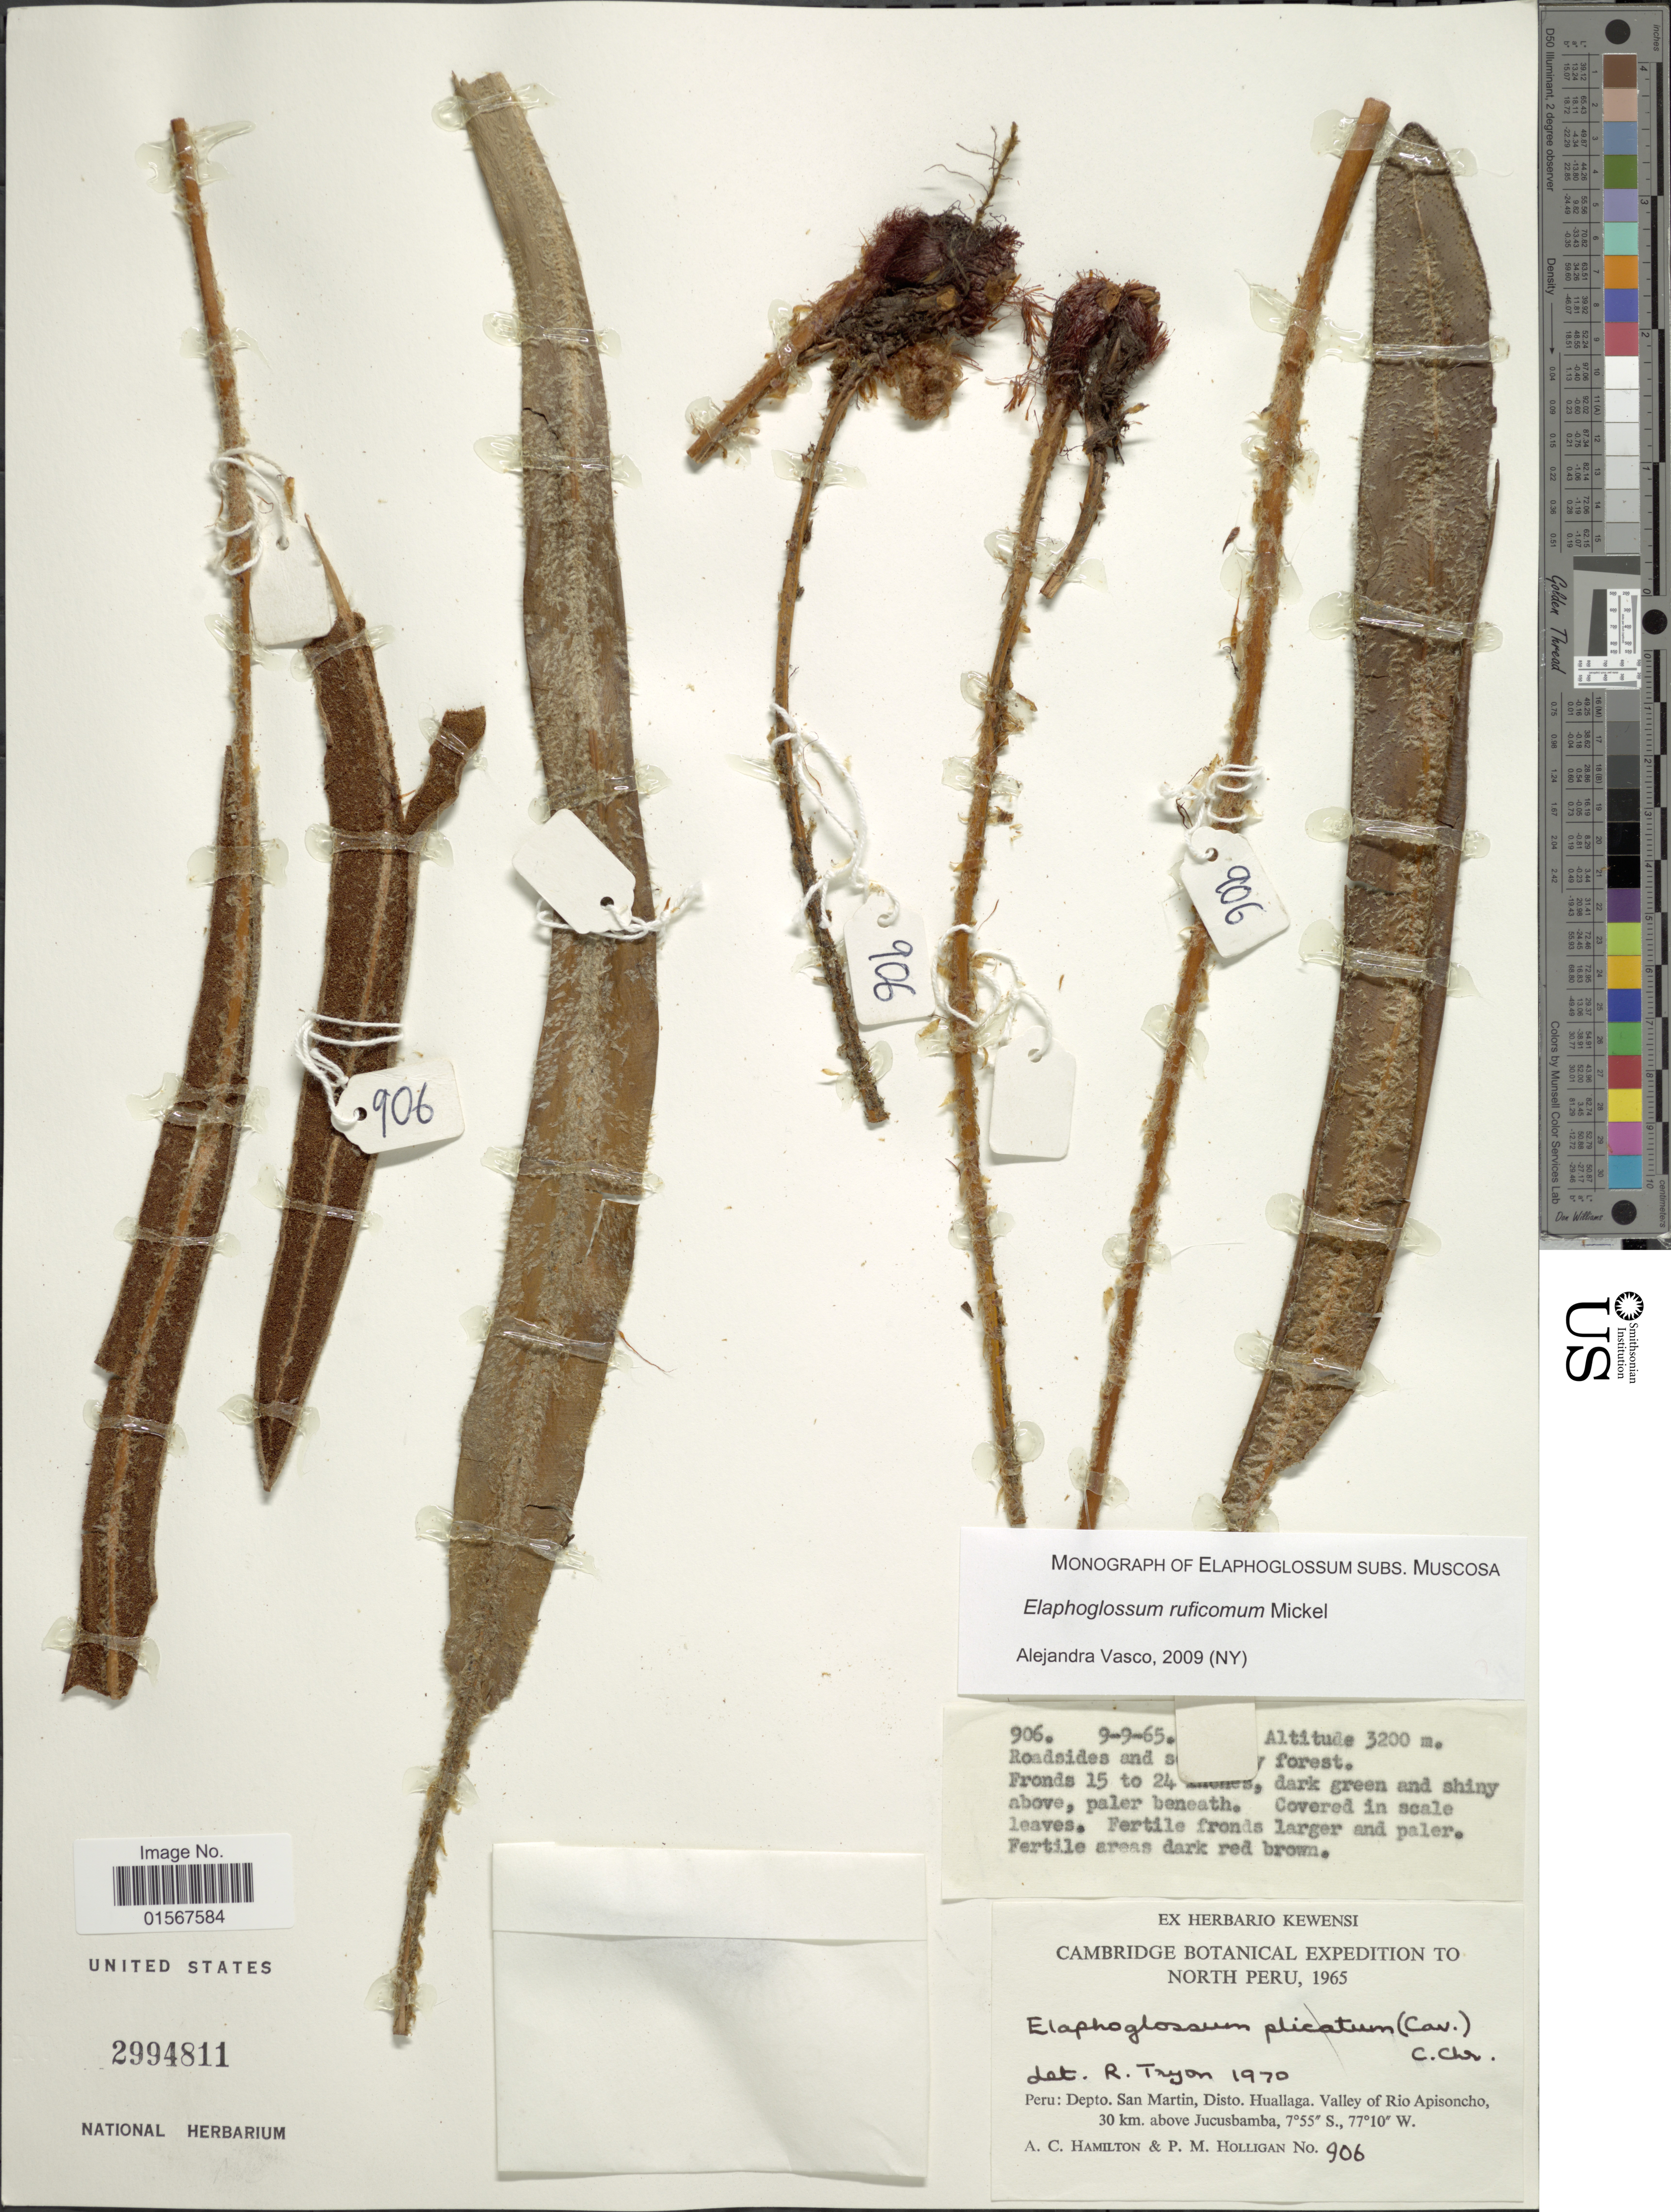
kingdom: Plantae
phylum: Tracheophyta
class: Polypodiopsida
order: Polypodiales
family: Dryopteridaceae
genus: Elaphoglossum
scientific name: Elaphoglossum ruficomum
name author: Mickel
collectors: A. Hamilton & P. Holligan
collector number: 906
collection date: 1965-09-09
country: Peru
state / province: San Martín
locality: Peru: Depto. San Martin, Disto. Huallaga, Valley of Rio Apisoncho, 30 km. above Jucusbamba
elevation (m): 3200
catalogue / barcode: US 299481